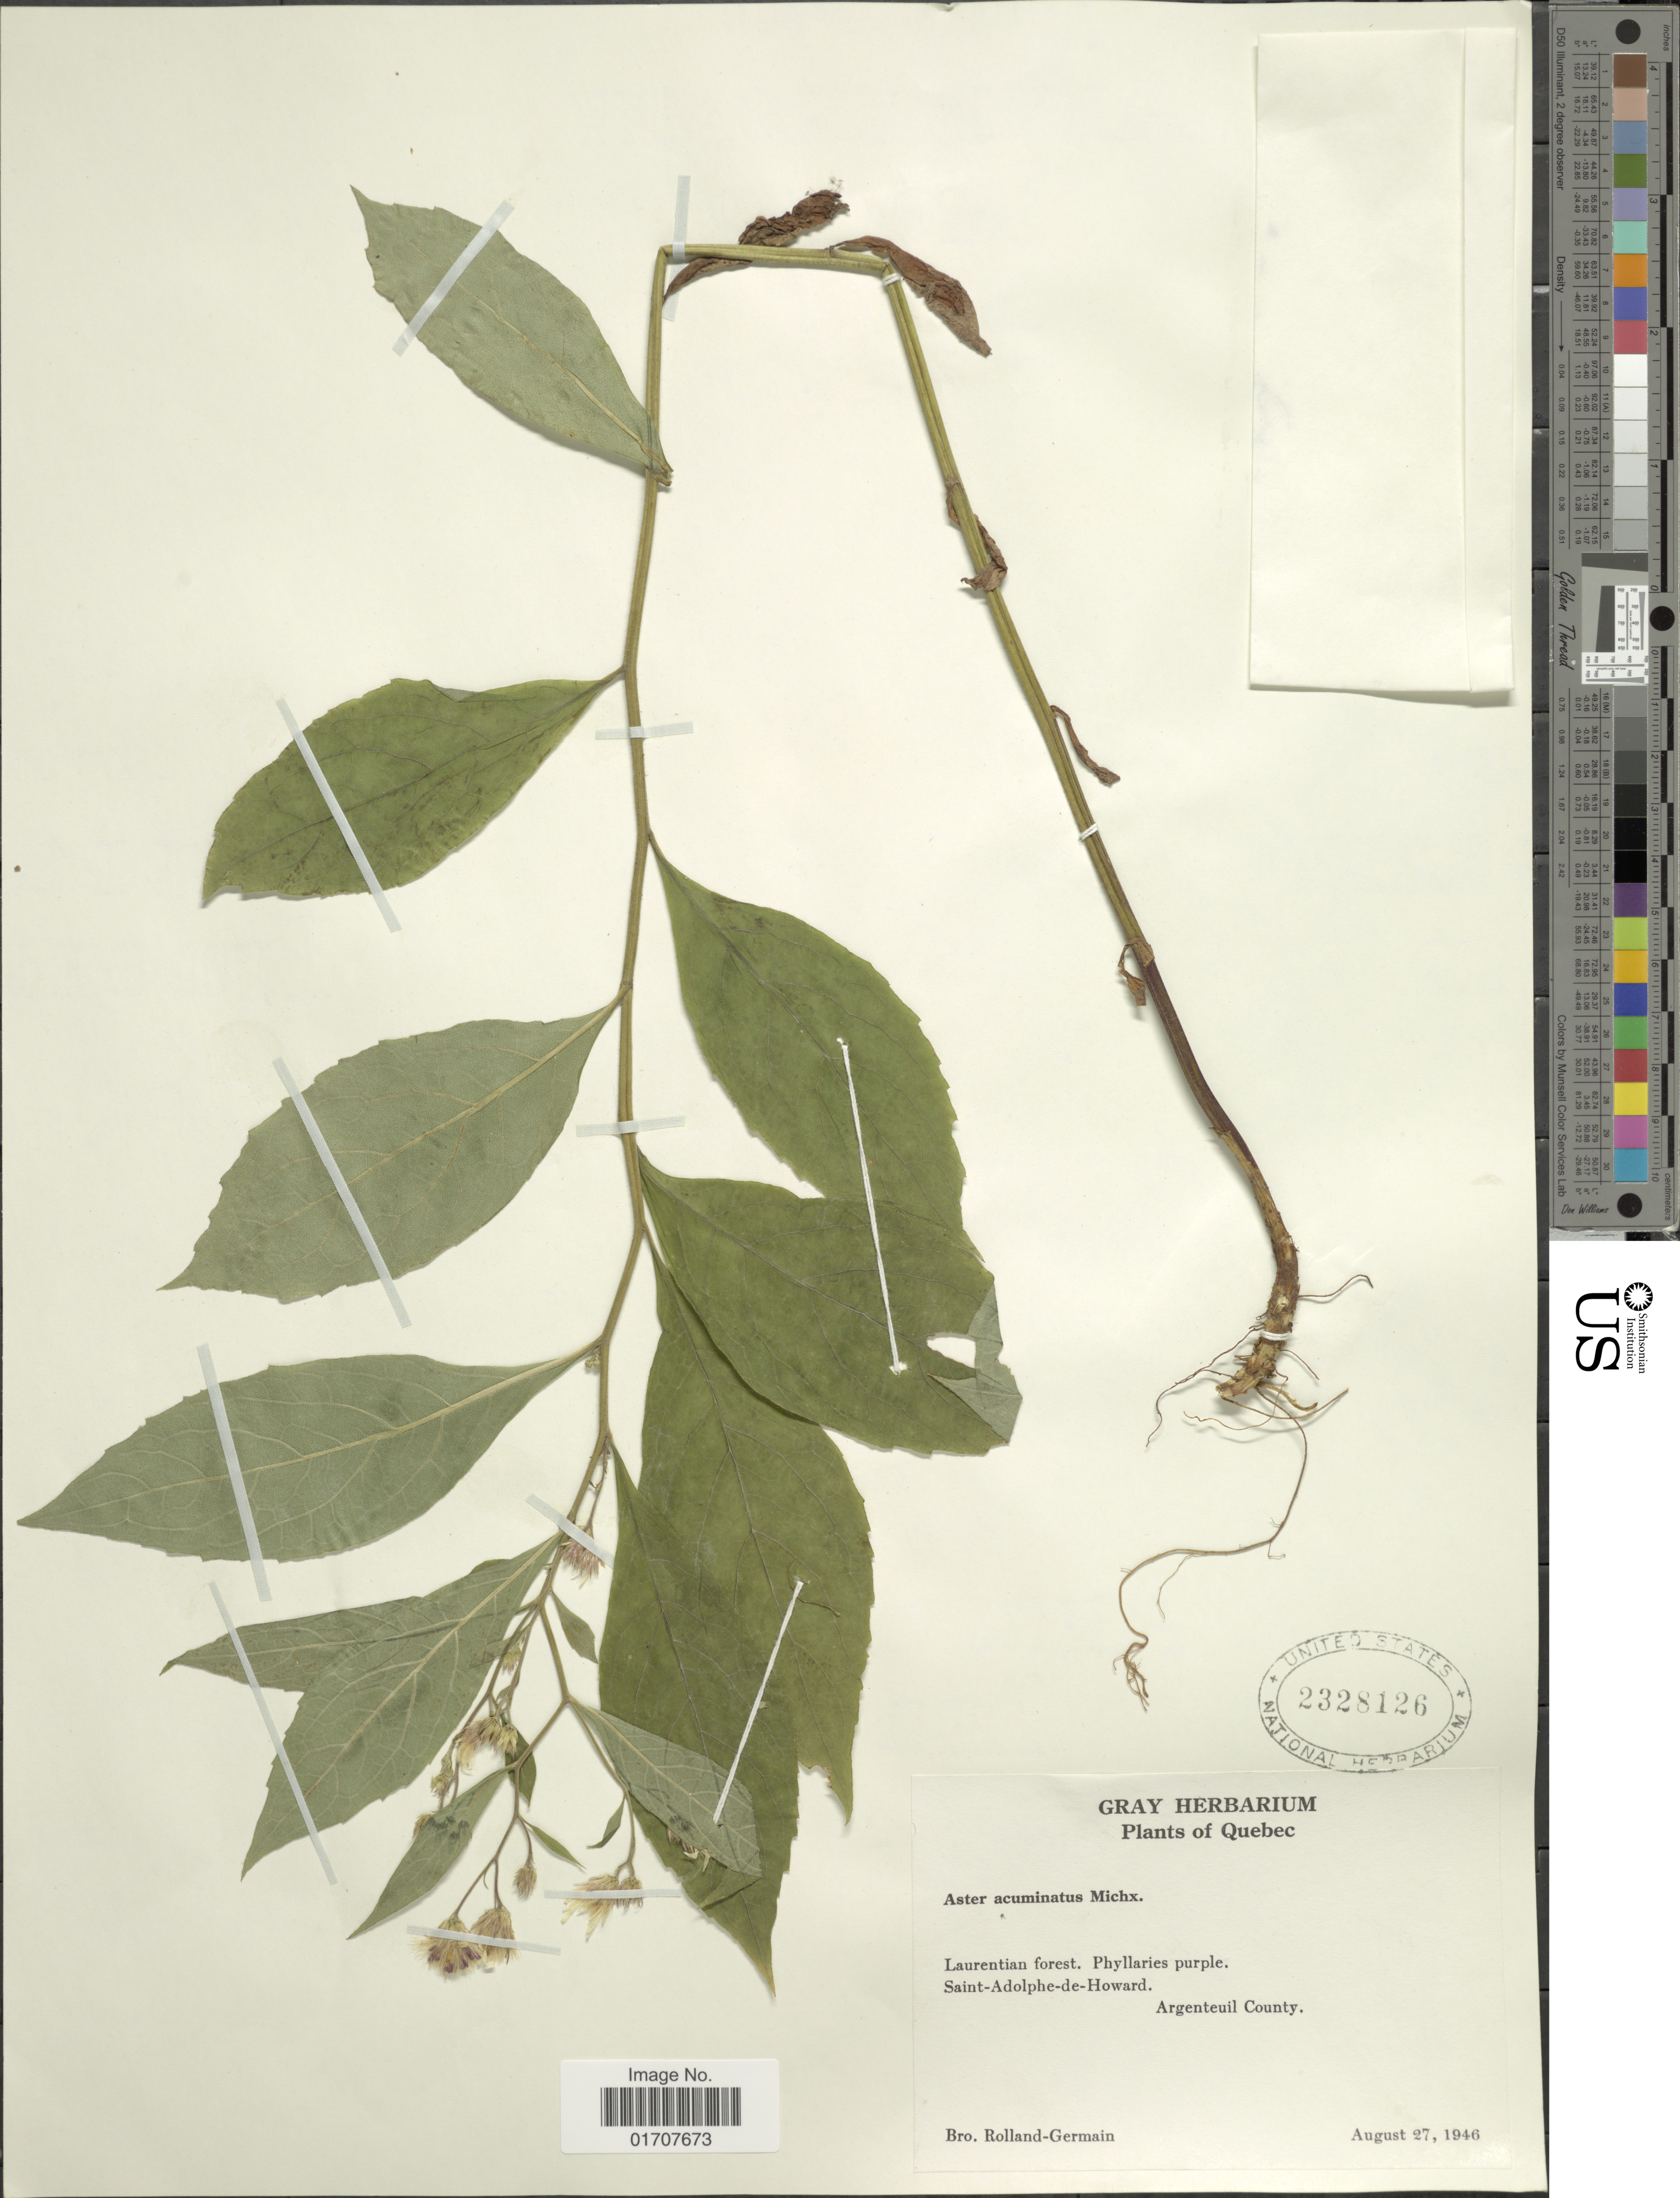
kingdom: Plantae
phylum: Tracheophyta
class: Magnoliopsida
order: Asterales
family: Asteraceae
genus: Oclemena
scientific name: Oclemena acuminata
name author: (Michx.) Greene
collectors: Rolland-Germain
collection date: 1946-08-27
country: Canada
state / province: Quebec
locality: Laurentian forest, Sain-Adolphe-de-Howard, Argenteuil County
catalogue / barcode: US 2328126